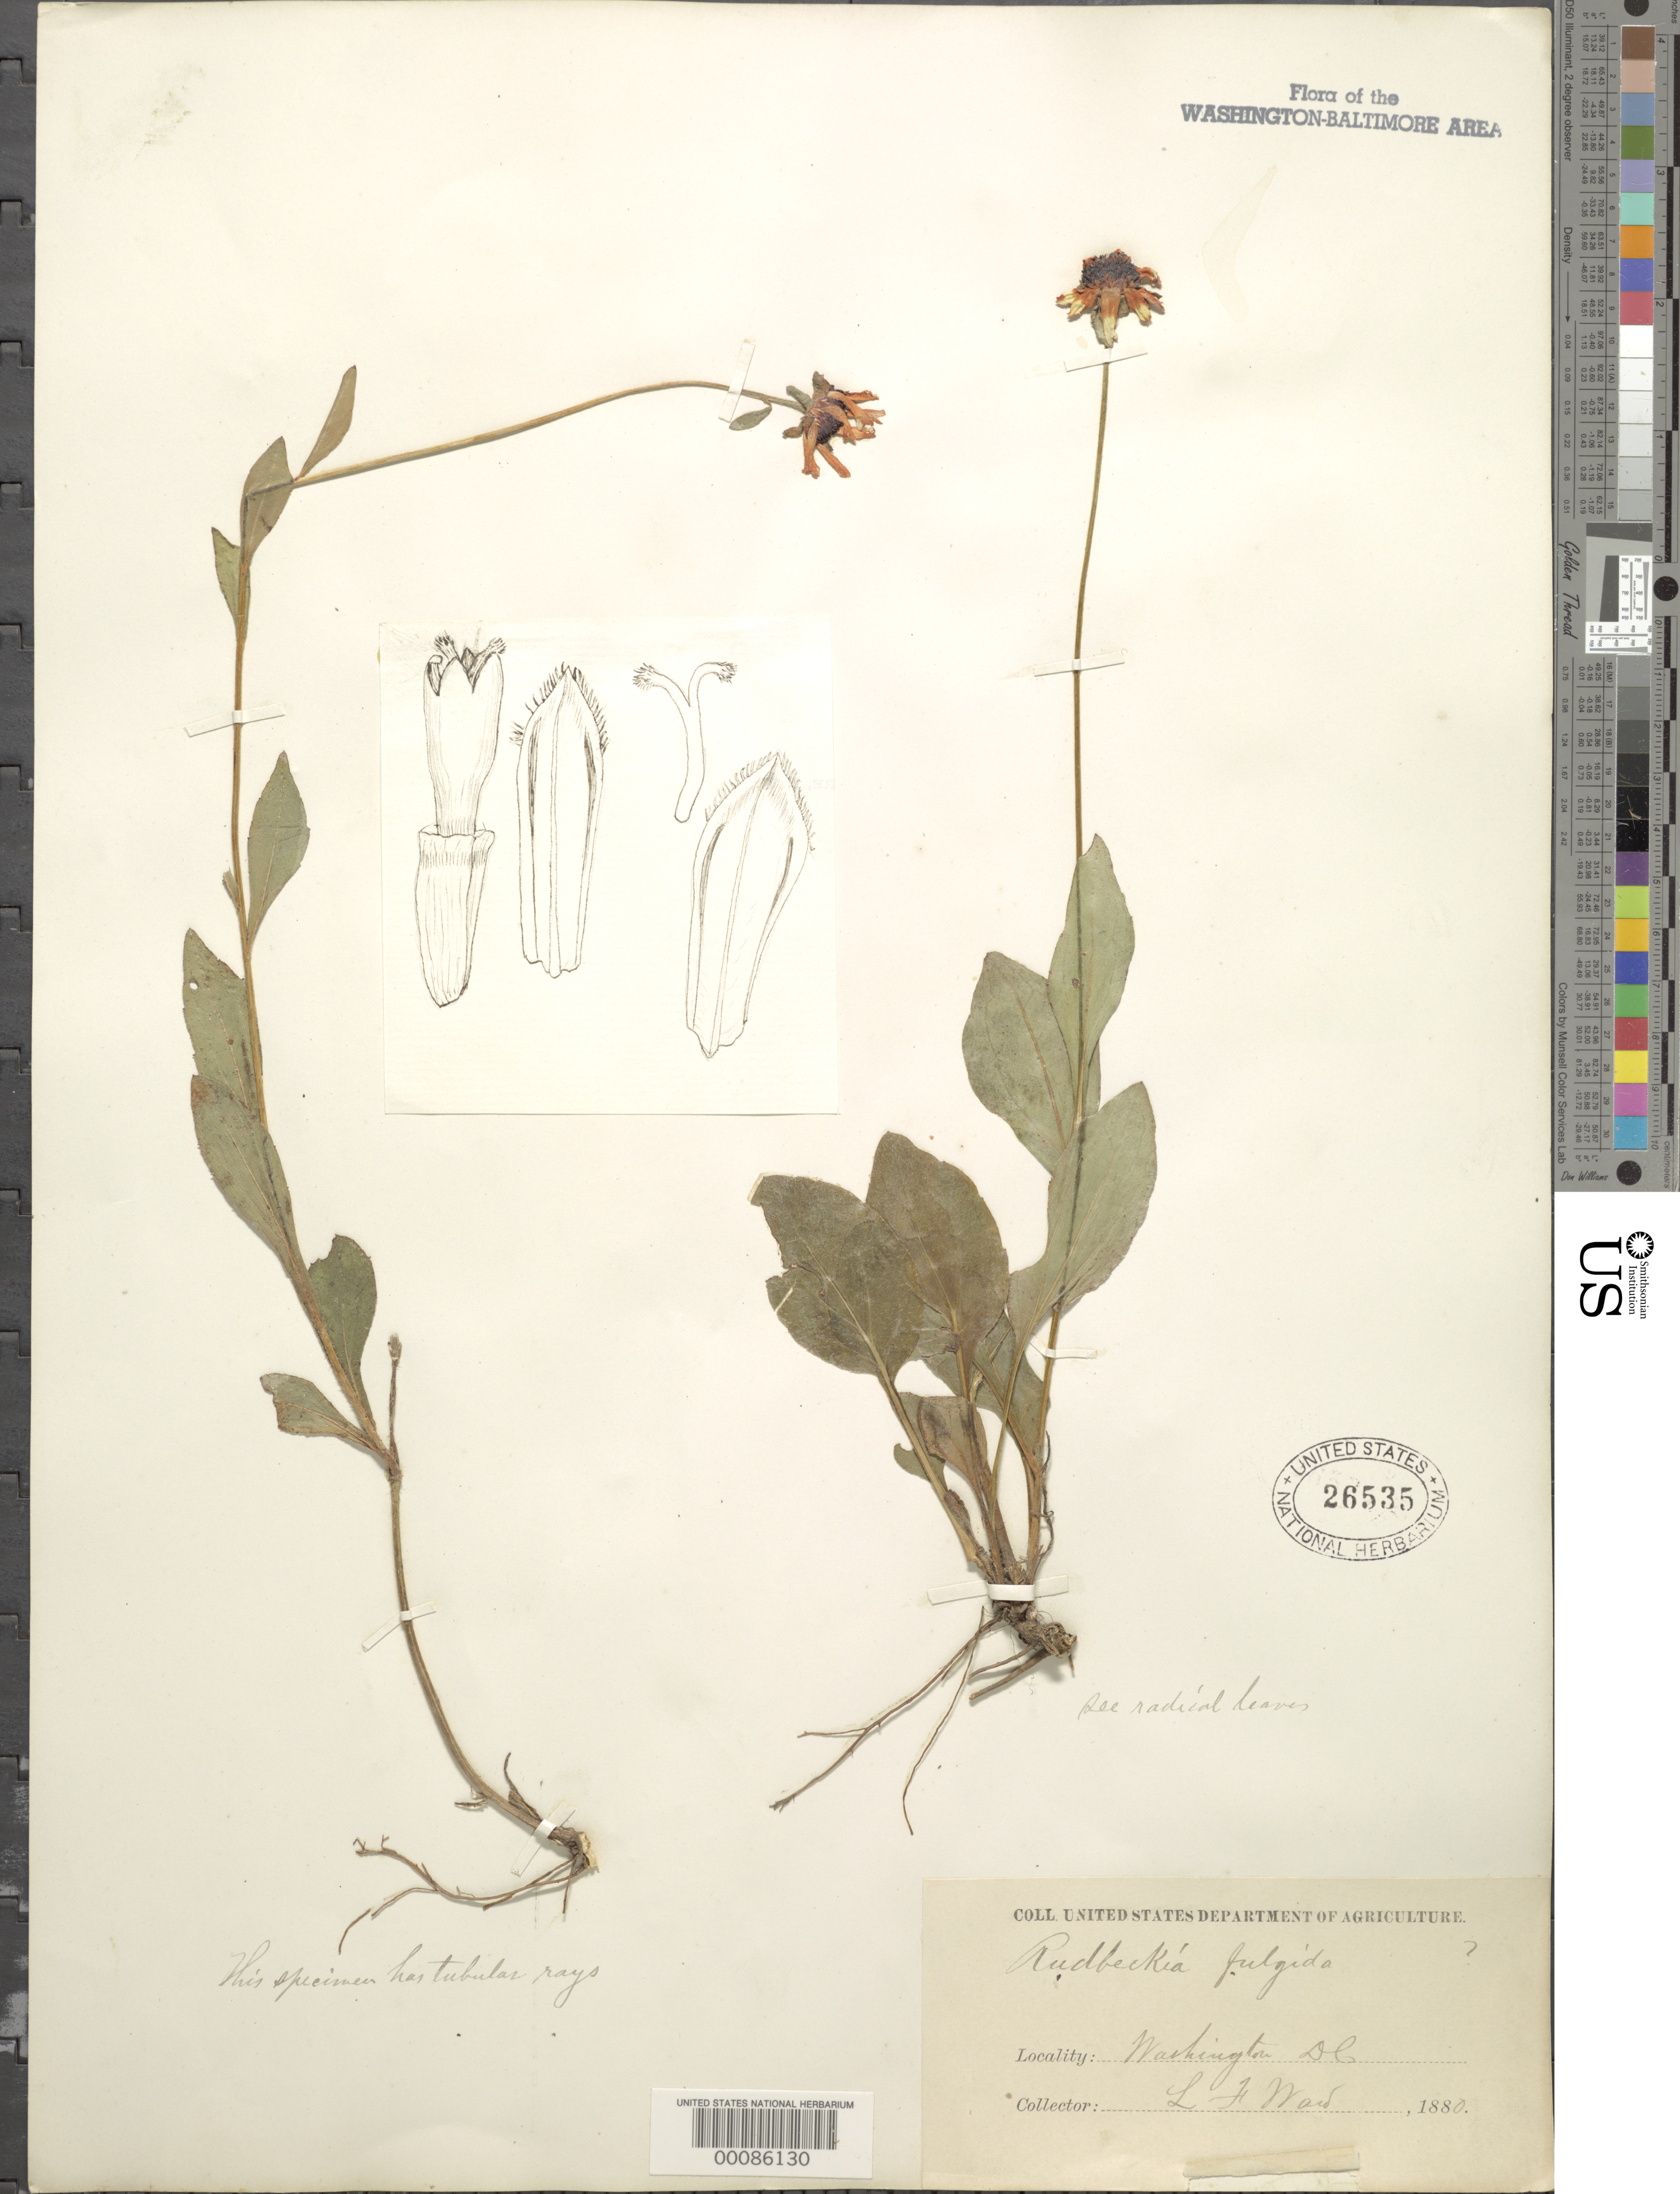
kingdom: Plantae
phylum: Tracheophyta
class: Magnoliopsida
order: Asterales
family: Asteraceae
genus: Rudbeckia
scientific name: Rudbeckia fulgida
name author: Aiton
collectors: L. F. Ward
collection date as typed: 1880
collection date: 1880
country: United States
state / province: District of Columbia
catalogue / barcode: US 26535